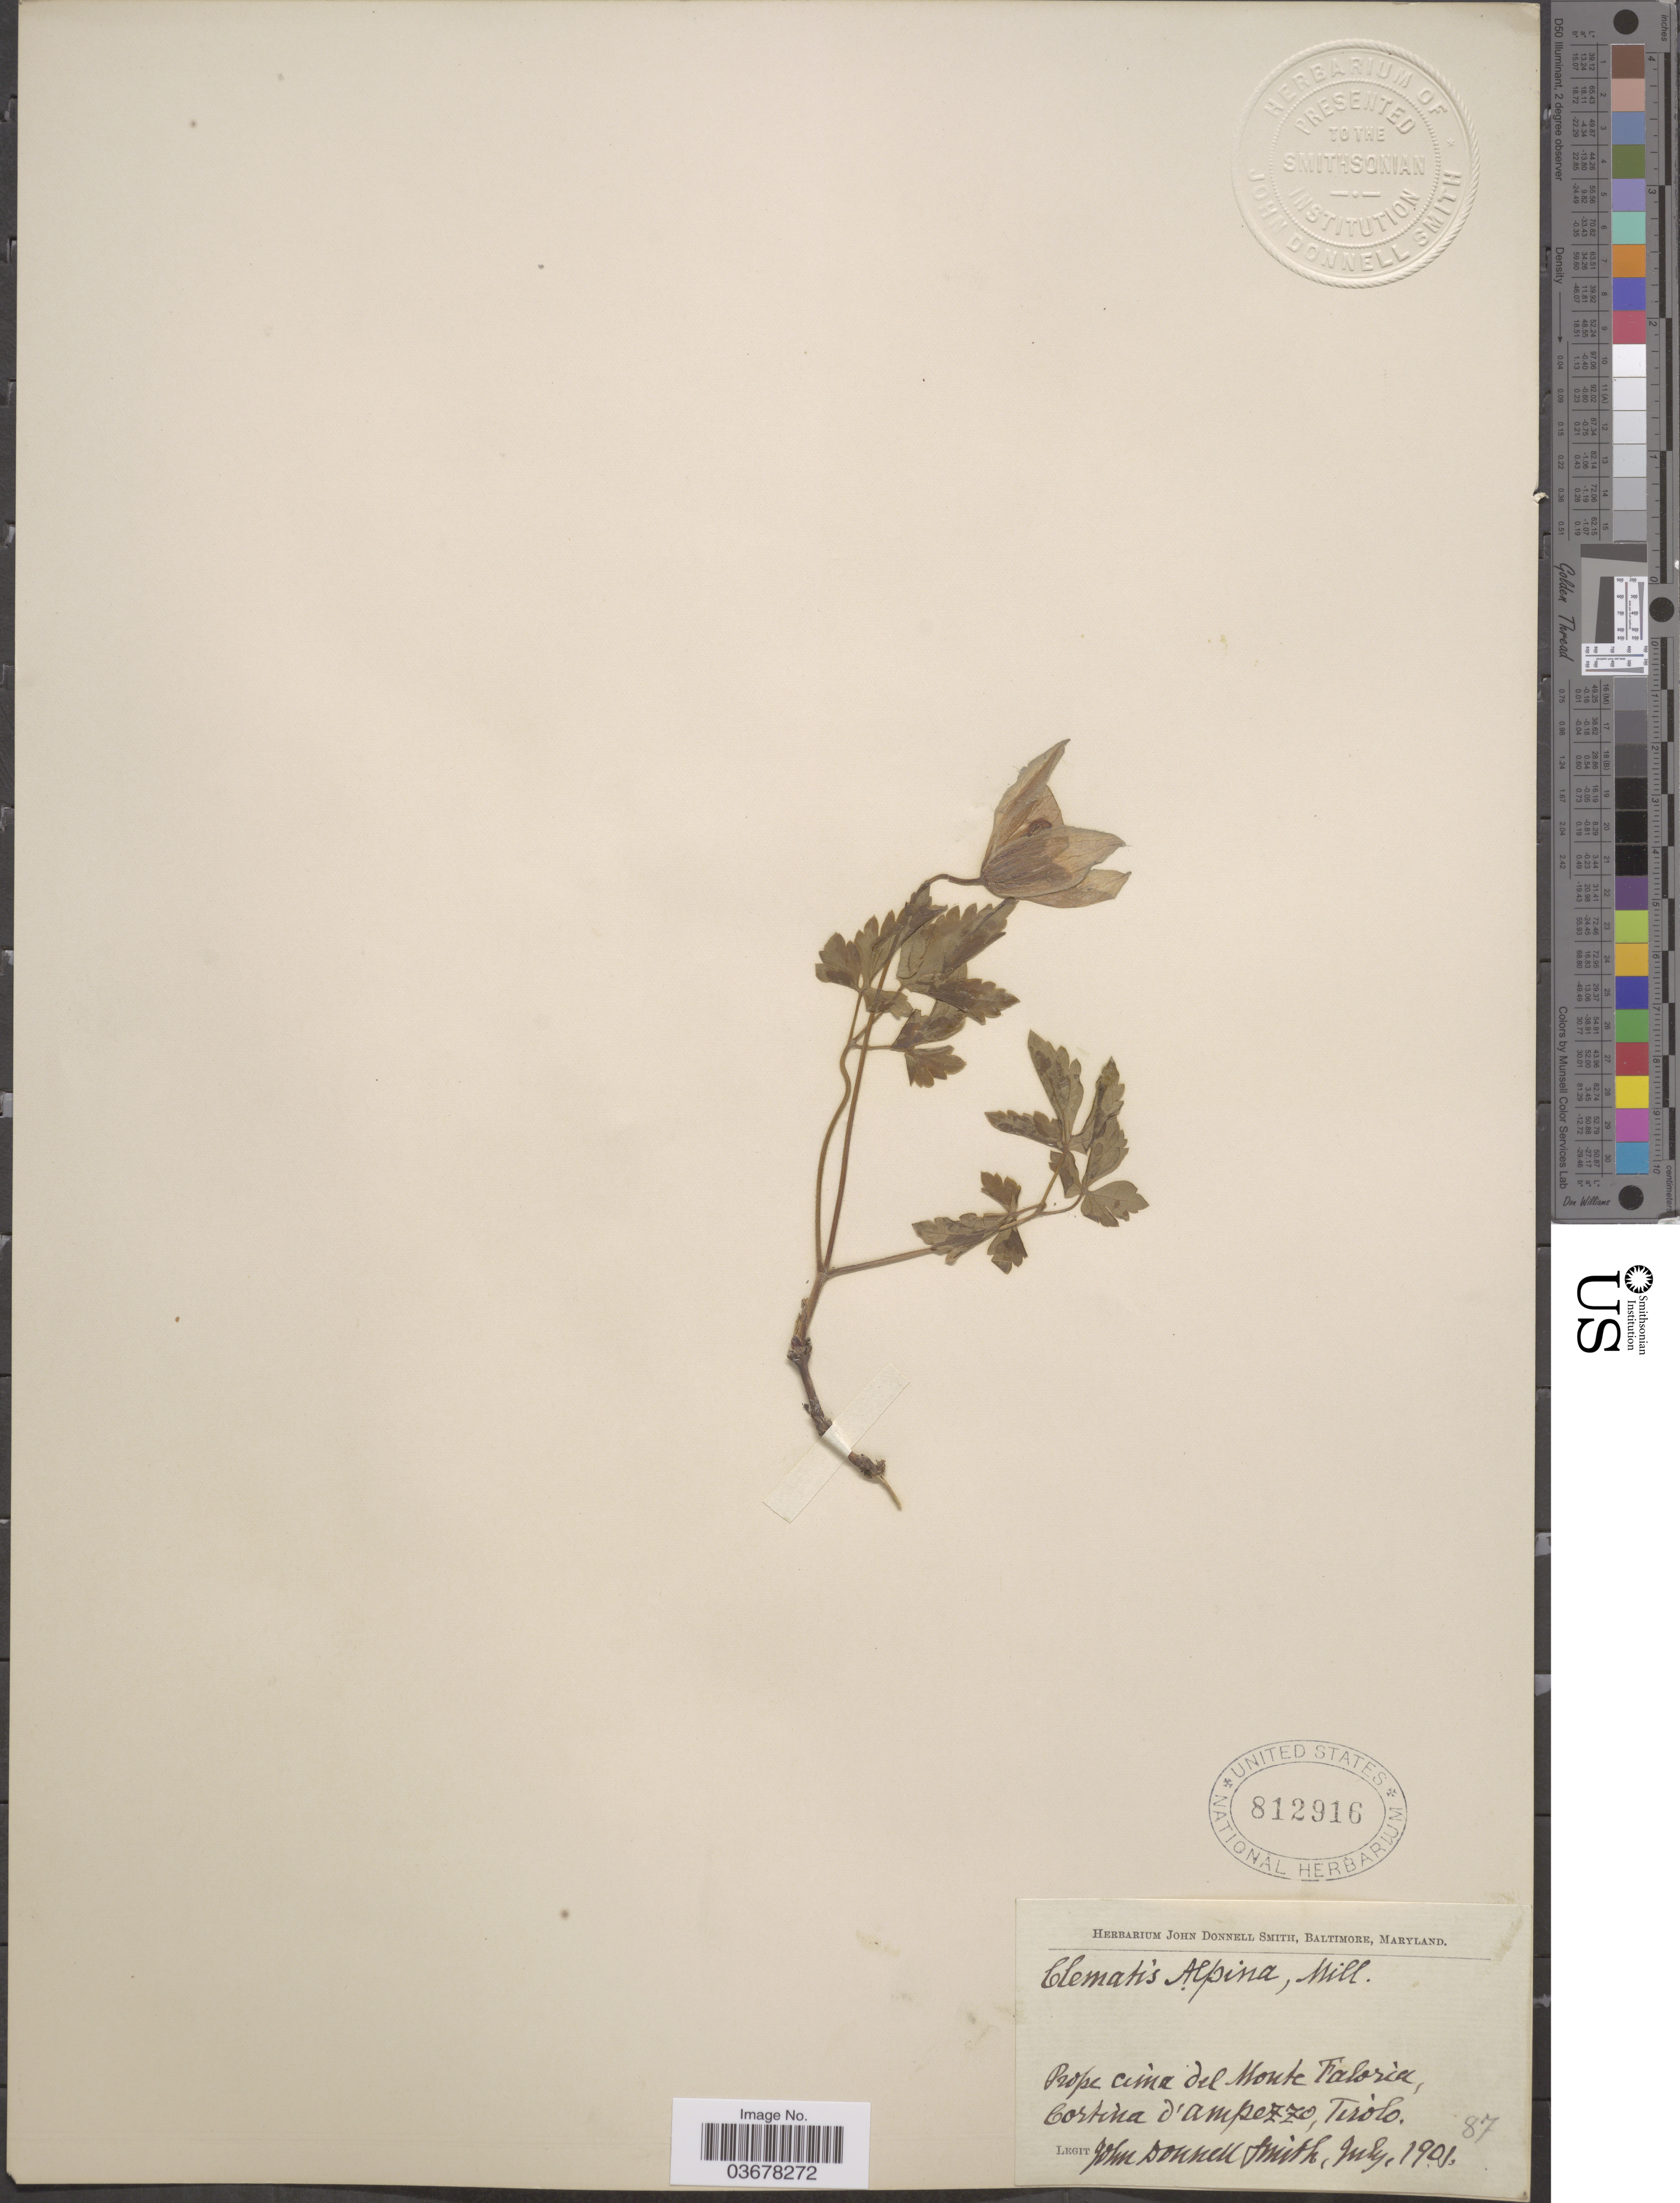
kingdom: Plantae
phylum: Tracheophyta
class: Magnoliopsida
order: Ranunculales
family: Ranunculaceae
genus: Clematis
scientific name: Clematis alpina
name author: (L.) Mill.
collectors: J. Donnell Smith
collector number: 87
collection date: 1901-07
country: Italy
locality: Prope cima del Monte Faloria, Cortina d'Ampezzo, Tirolo.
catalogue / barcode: US 812916